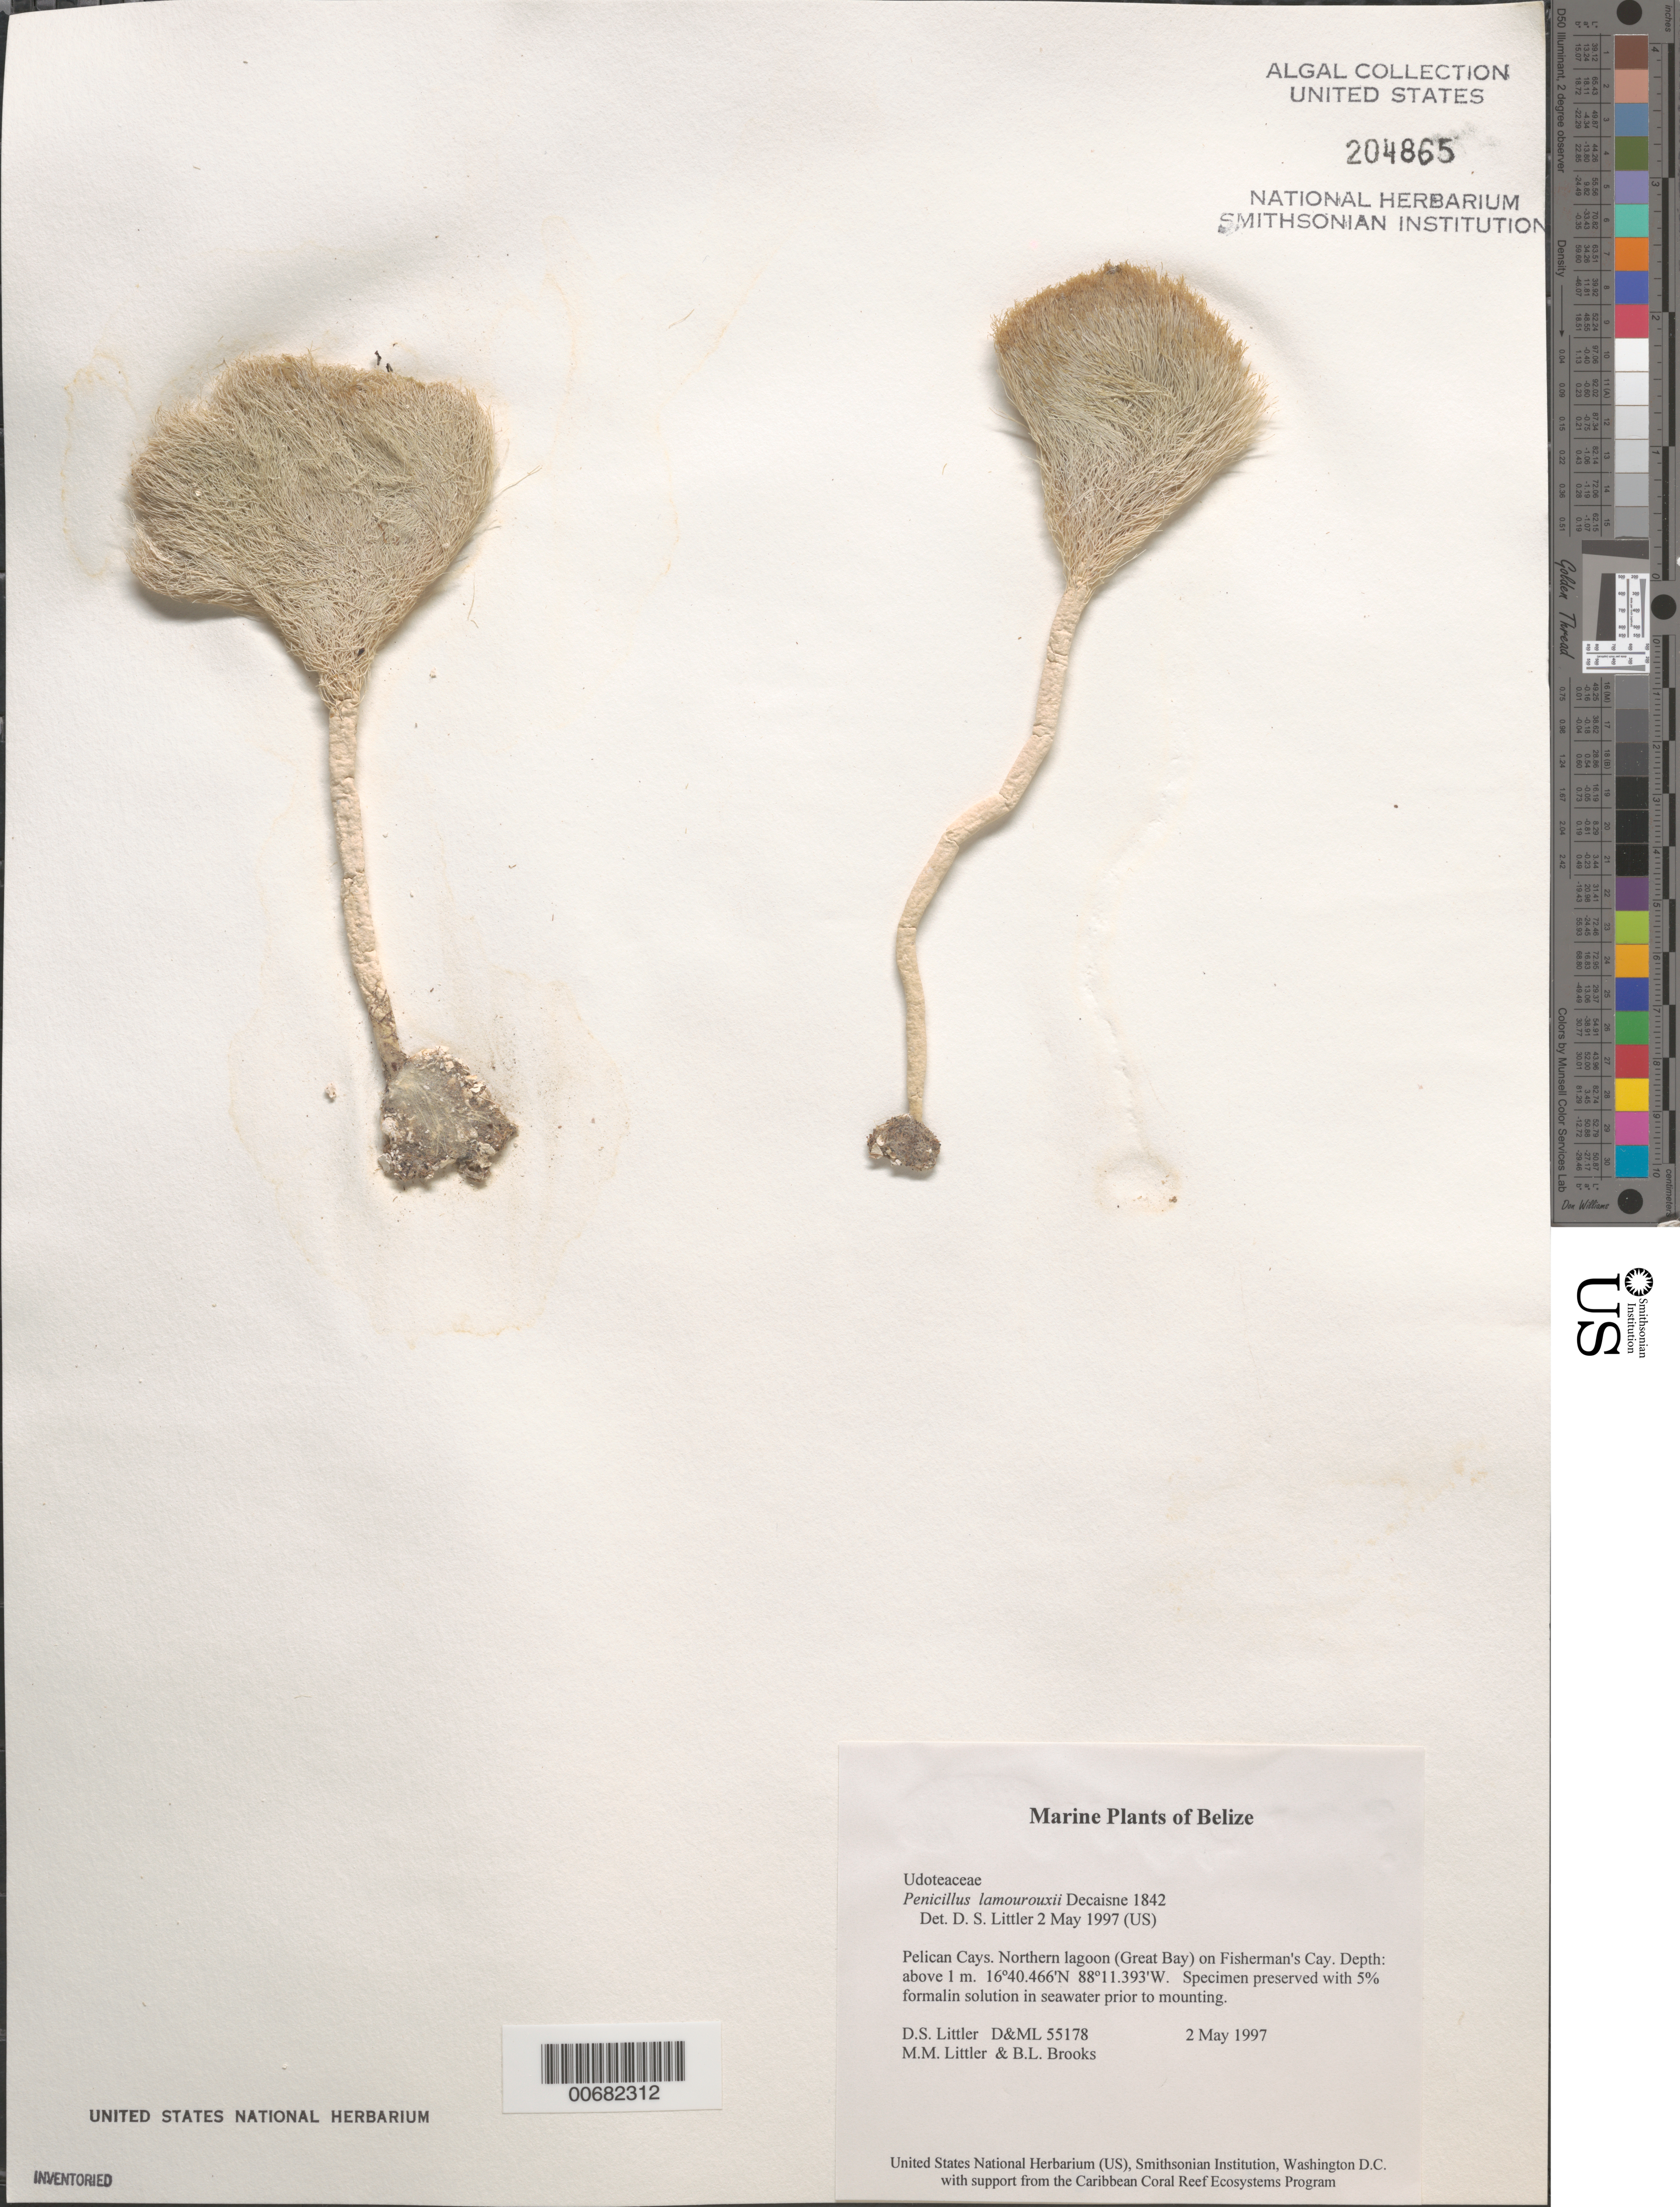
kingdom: Plantae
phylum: Chlorophyta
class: Ulvophyceae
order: Bryopsidales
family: Udoteaceae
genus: Penicillus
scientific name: Penicillus lamourouxii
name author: Decne.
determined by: Littler, D. S.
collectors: D. S. Littler, M. M. Littler & B. Brooks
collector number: D&ML 55178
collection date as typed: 02 May 1997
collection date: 1997-05-02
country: Belize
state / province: Stann Creek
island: Fisherman Cay [Fisherman's Cay]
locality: Great Bay (northern lagoon)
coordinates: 16 40.466' N, 88 11.393' W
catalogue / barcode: US 204865